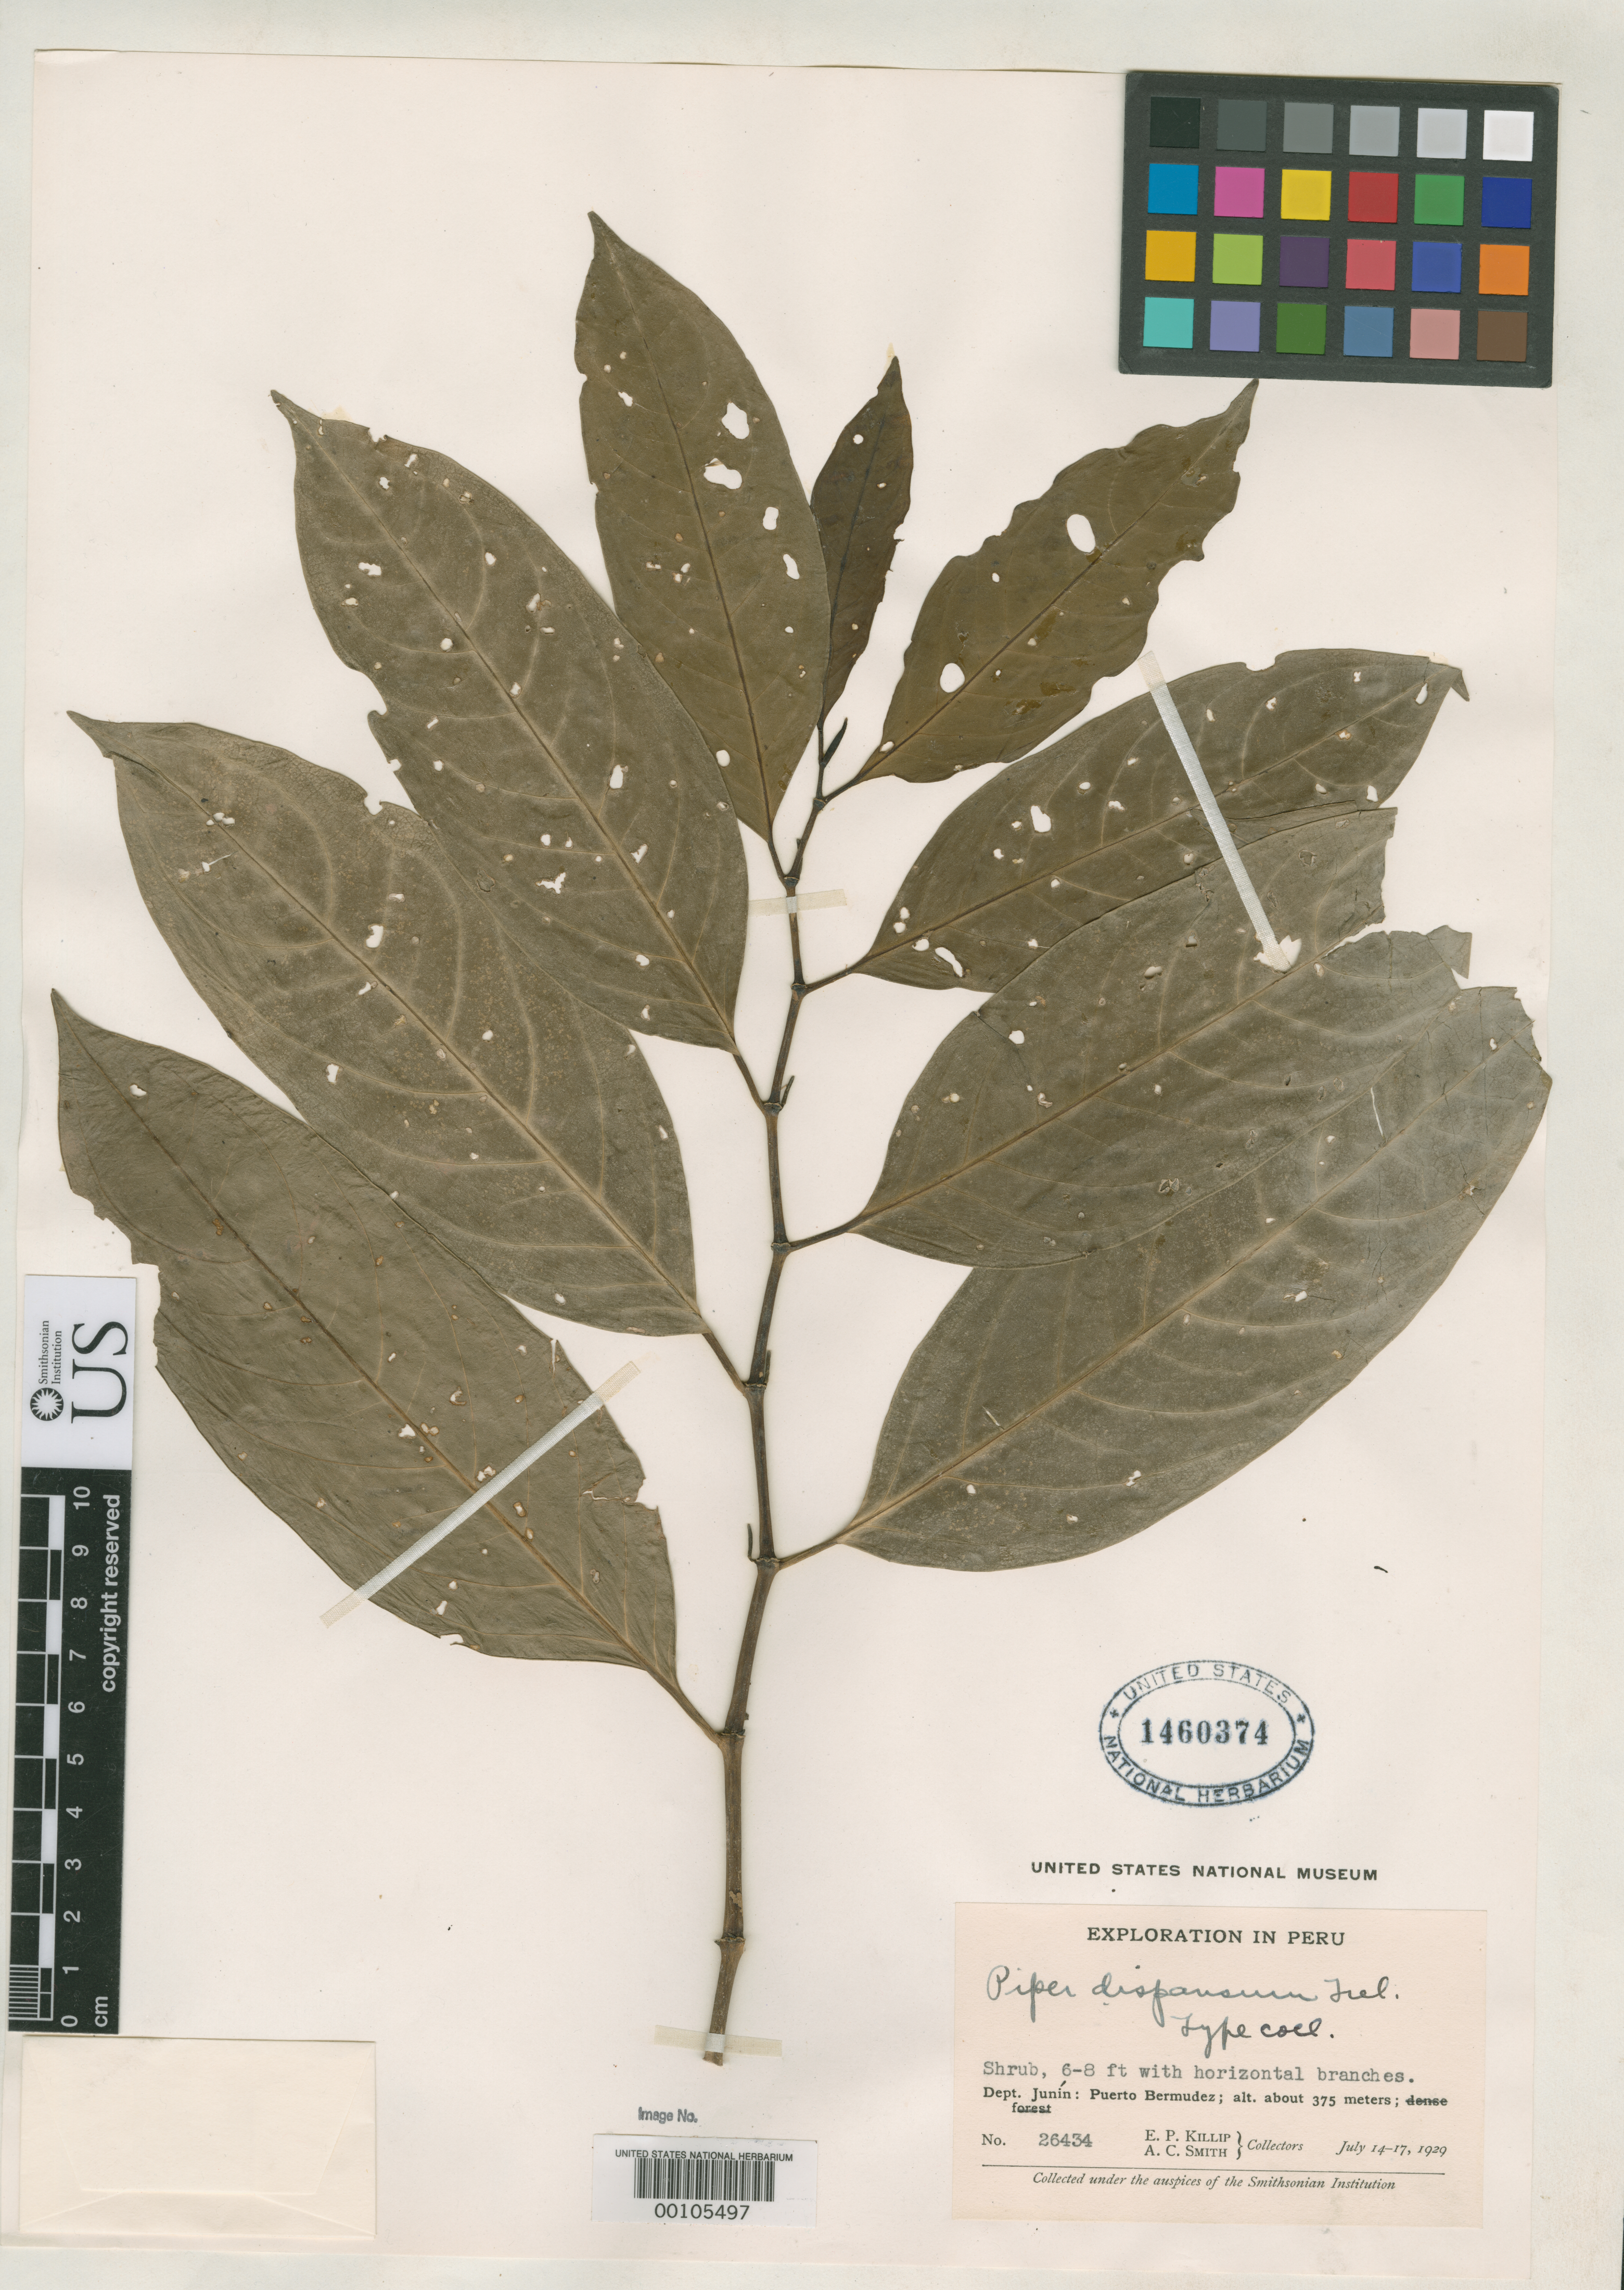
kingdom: Plantae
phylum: Tracheophyta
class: Magnoliopsida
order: Piperales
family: Piperaceae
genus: Piper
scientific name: Piper dispansum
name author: Trel. in J.F. Macbr.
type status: Isotype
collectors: E. P. Killip & A. C. Smith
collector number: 26434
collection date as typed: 14 Jul 1929 to 17 Jul 1929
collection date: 1929-07-14/1929-07-17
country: Peru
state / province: Junín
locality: Puerto Bermudez.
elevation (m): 375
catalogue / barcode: US 1460374